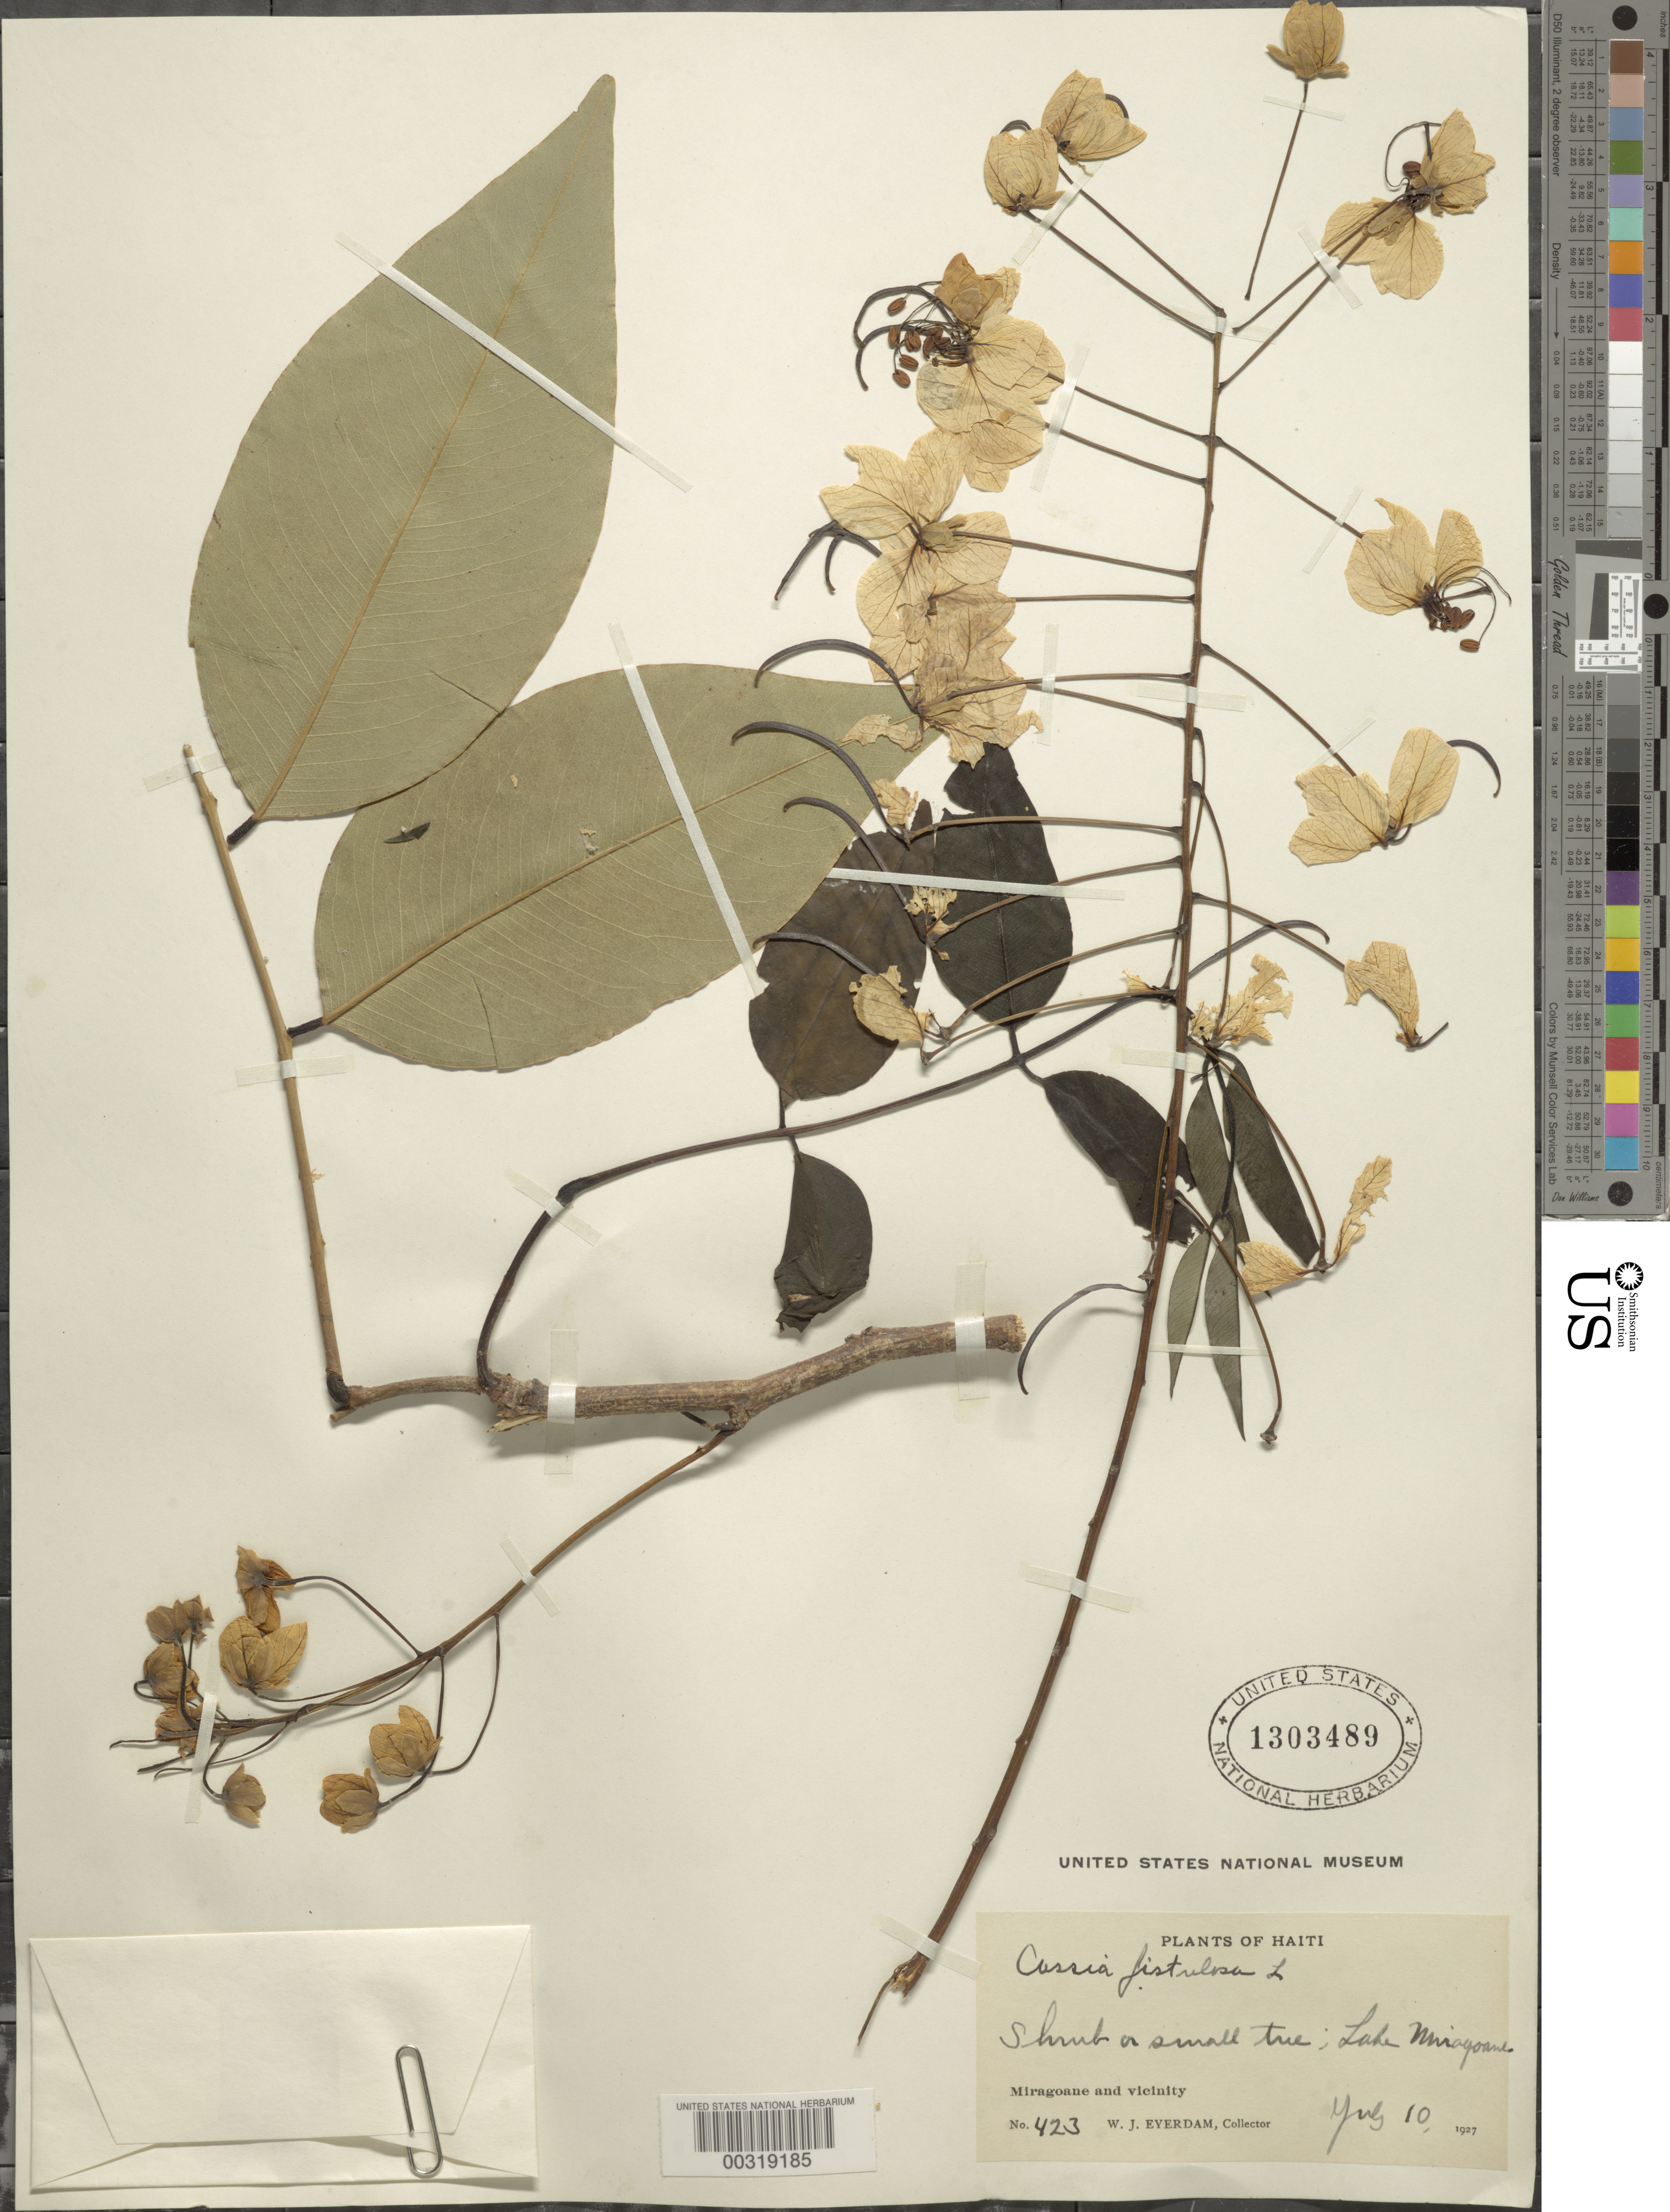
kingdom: Plantae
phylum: Tracheophyta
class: Magnoliopsida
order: Fabales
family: Fabaceae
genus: Cassia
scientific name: Cassia fistula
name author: L.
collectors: W. J. Eyerdam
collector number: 423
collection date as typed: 10 Jul 1927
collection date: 1927-07-10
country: Haiti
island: Hispaniola Island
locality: Lake miragoane; miragoane and vicinity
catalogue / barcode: US 1303489